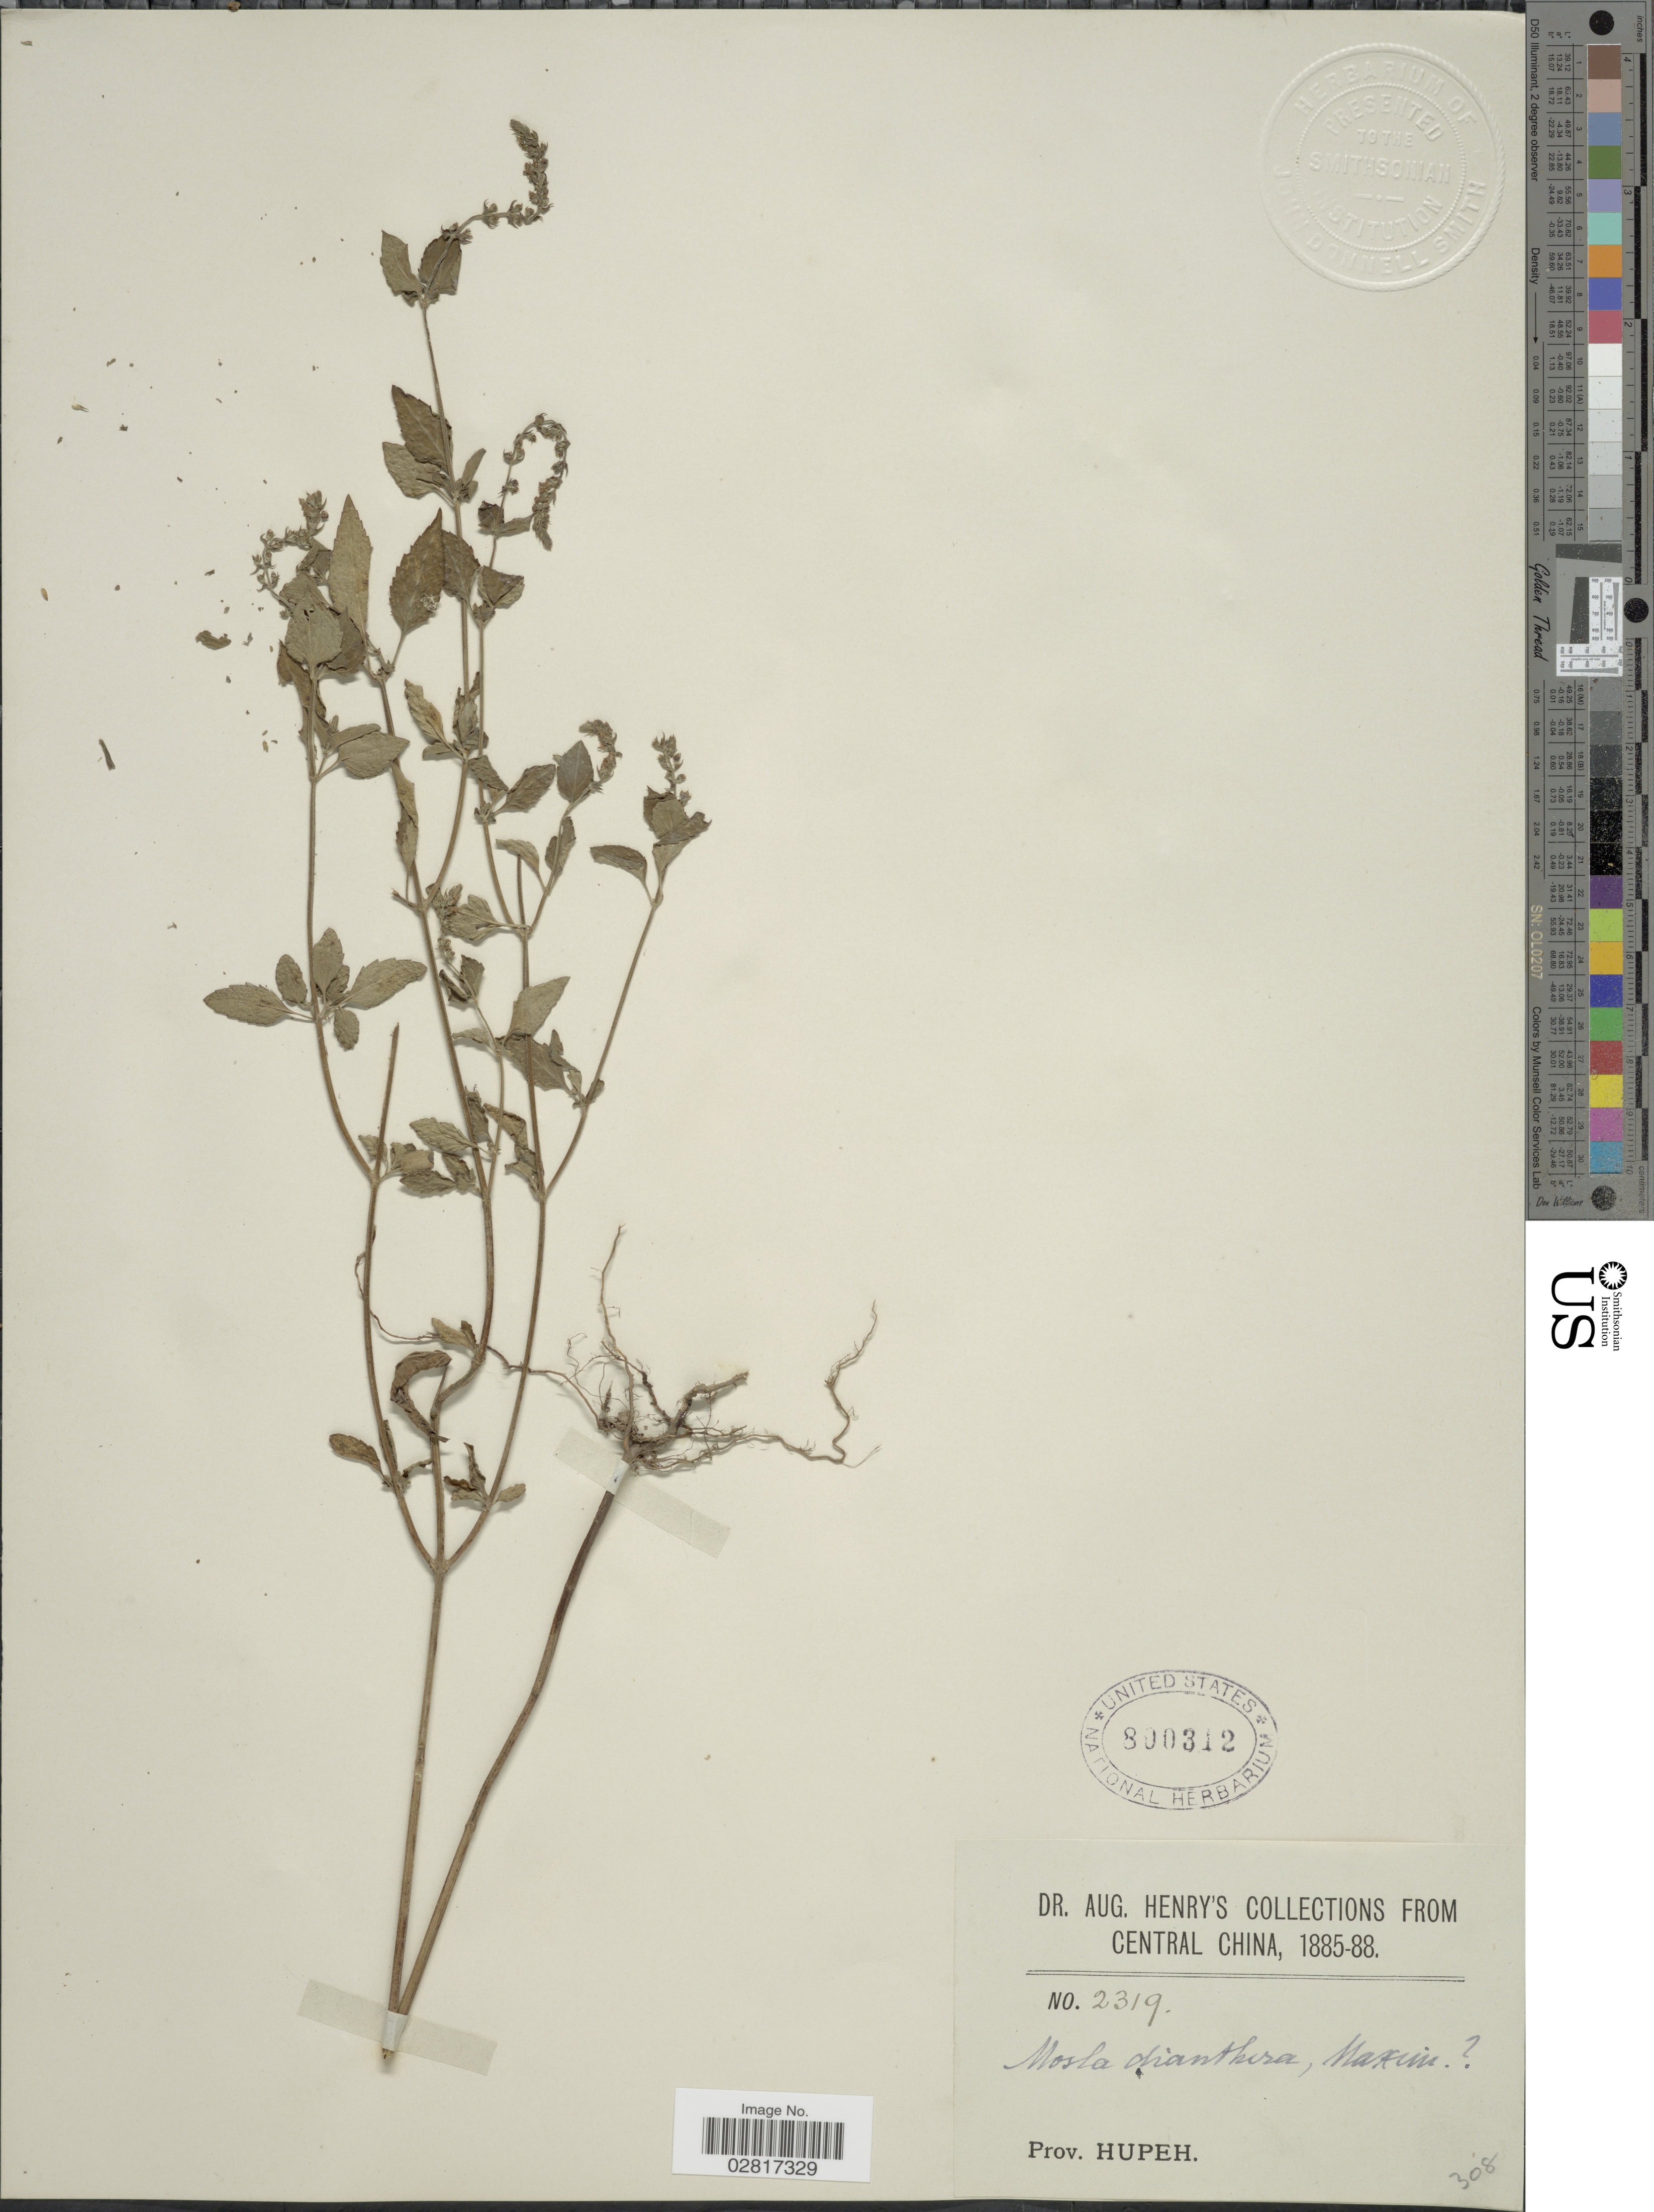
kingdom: Plantae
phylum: Tracheophyta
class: Magnoliopsida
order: Lamiales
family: Lamiaceae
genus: Mosla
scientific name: Mosla chinensis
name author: Maxim.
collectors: A. Henry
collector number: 2319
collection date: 1885/1888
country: China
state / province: Hubei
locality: Central China. Prov. Hupeh.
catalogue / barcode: US 800312